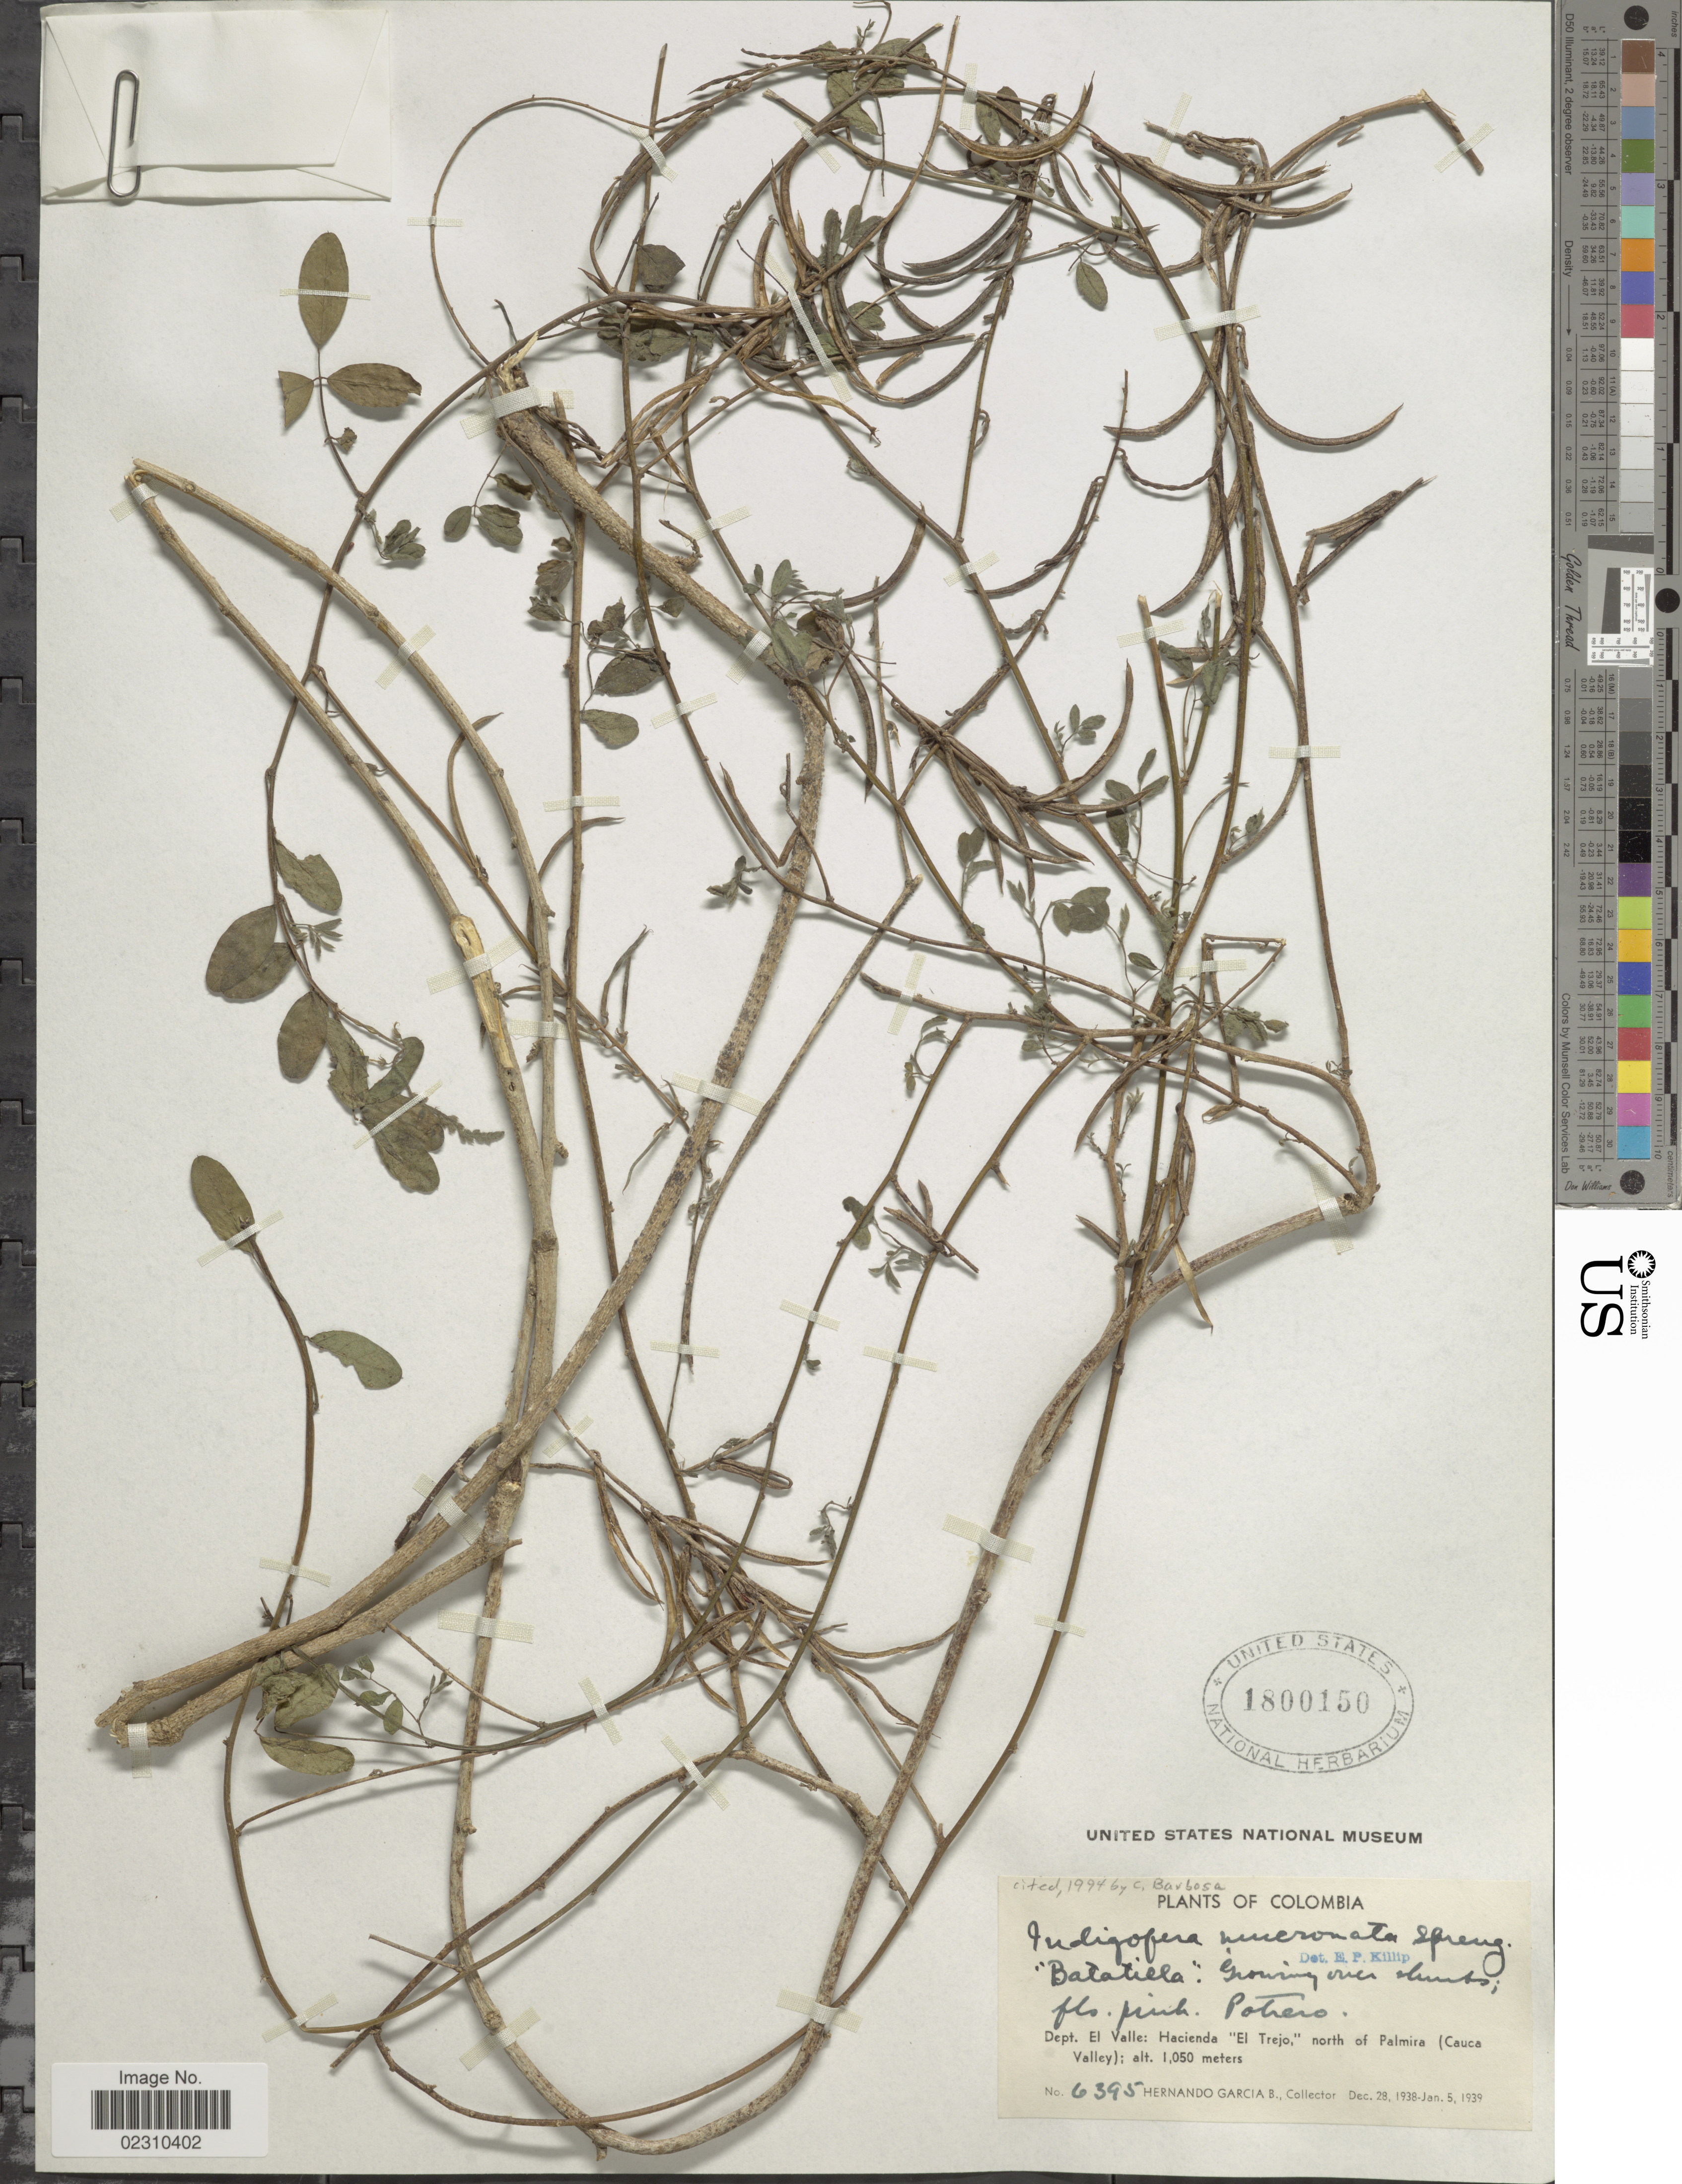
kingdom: Plantae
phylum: Tracheophyta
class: Magnoliopsida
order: Fabales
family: Fabaceae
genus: Indigofera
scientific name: Indigofera mucronata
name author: Lam.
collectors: H. García Barriga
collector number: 6395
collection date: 1938-12-28/1939-01-05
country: Colombia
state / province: Valle del Cauca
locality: Dept. El Valle: Hacienda "El Trejo", north of Palmira (Cauca Valley).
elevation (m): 1050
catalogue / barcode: US 1800150